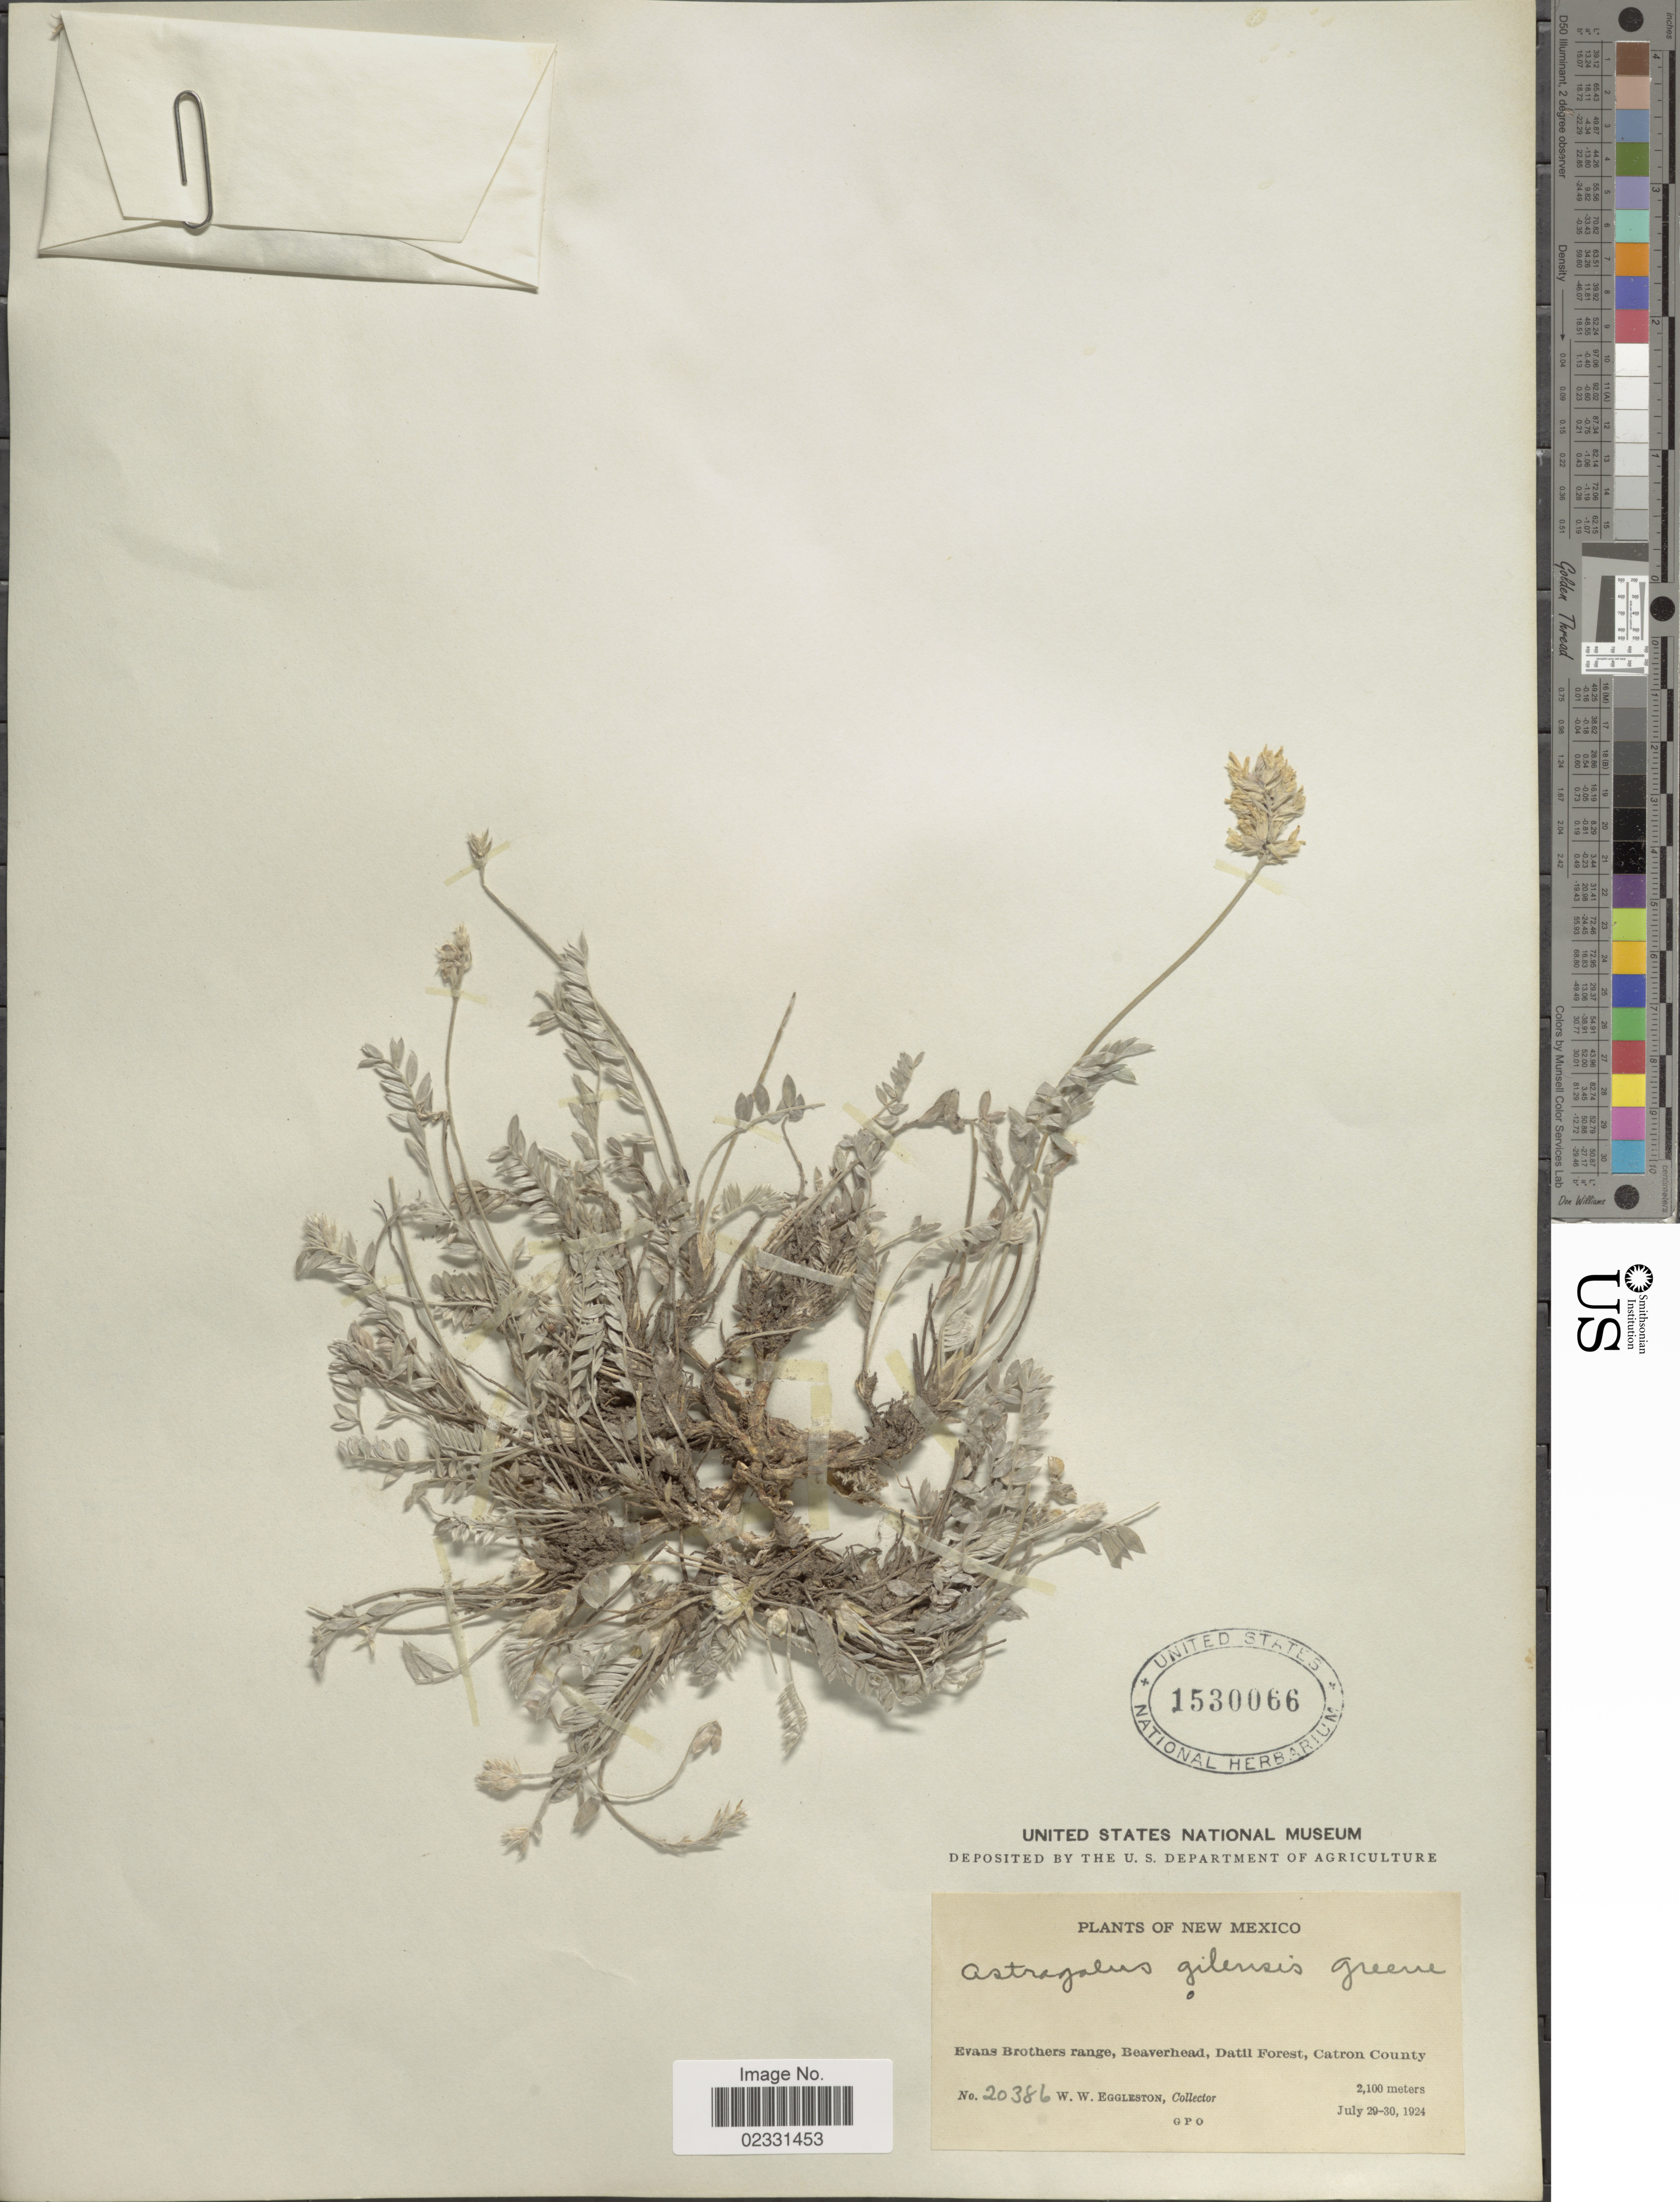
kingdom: Plantae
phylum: Tracheophyta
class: Magnoliopsida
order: Fabales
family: Fabaceae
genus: Astragalus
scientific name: Astragalus gilensis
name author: Greene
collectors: W. W. Eggleston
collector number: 20386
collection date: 1924-07-29/1924-07-30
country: United States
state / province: New Mexico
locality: Evans Brothers Range, Beaverhead, Datil Forest, Catron County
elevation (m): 2100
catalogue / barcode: US 1530066